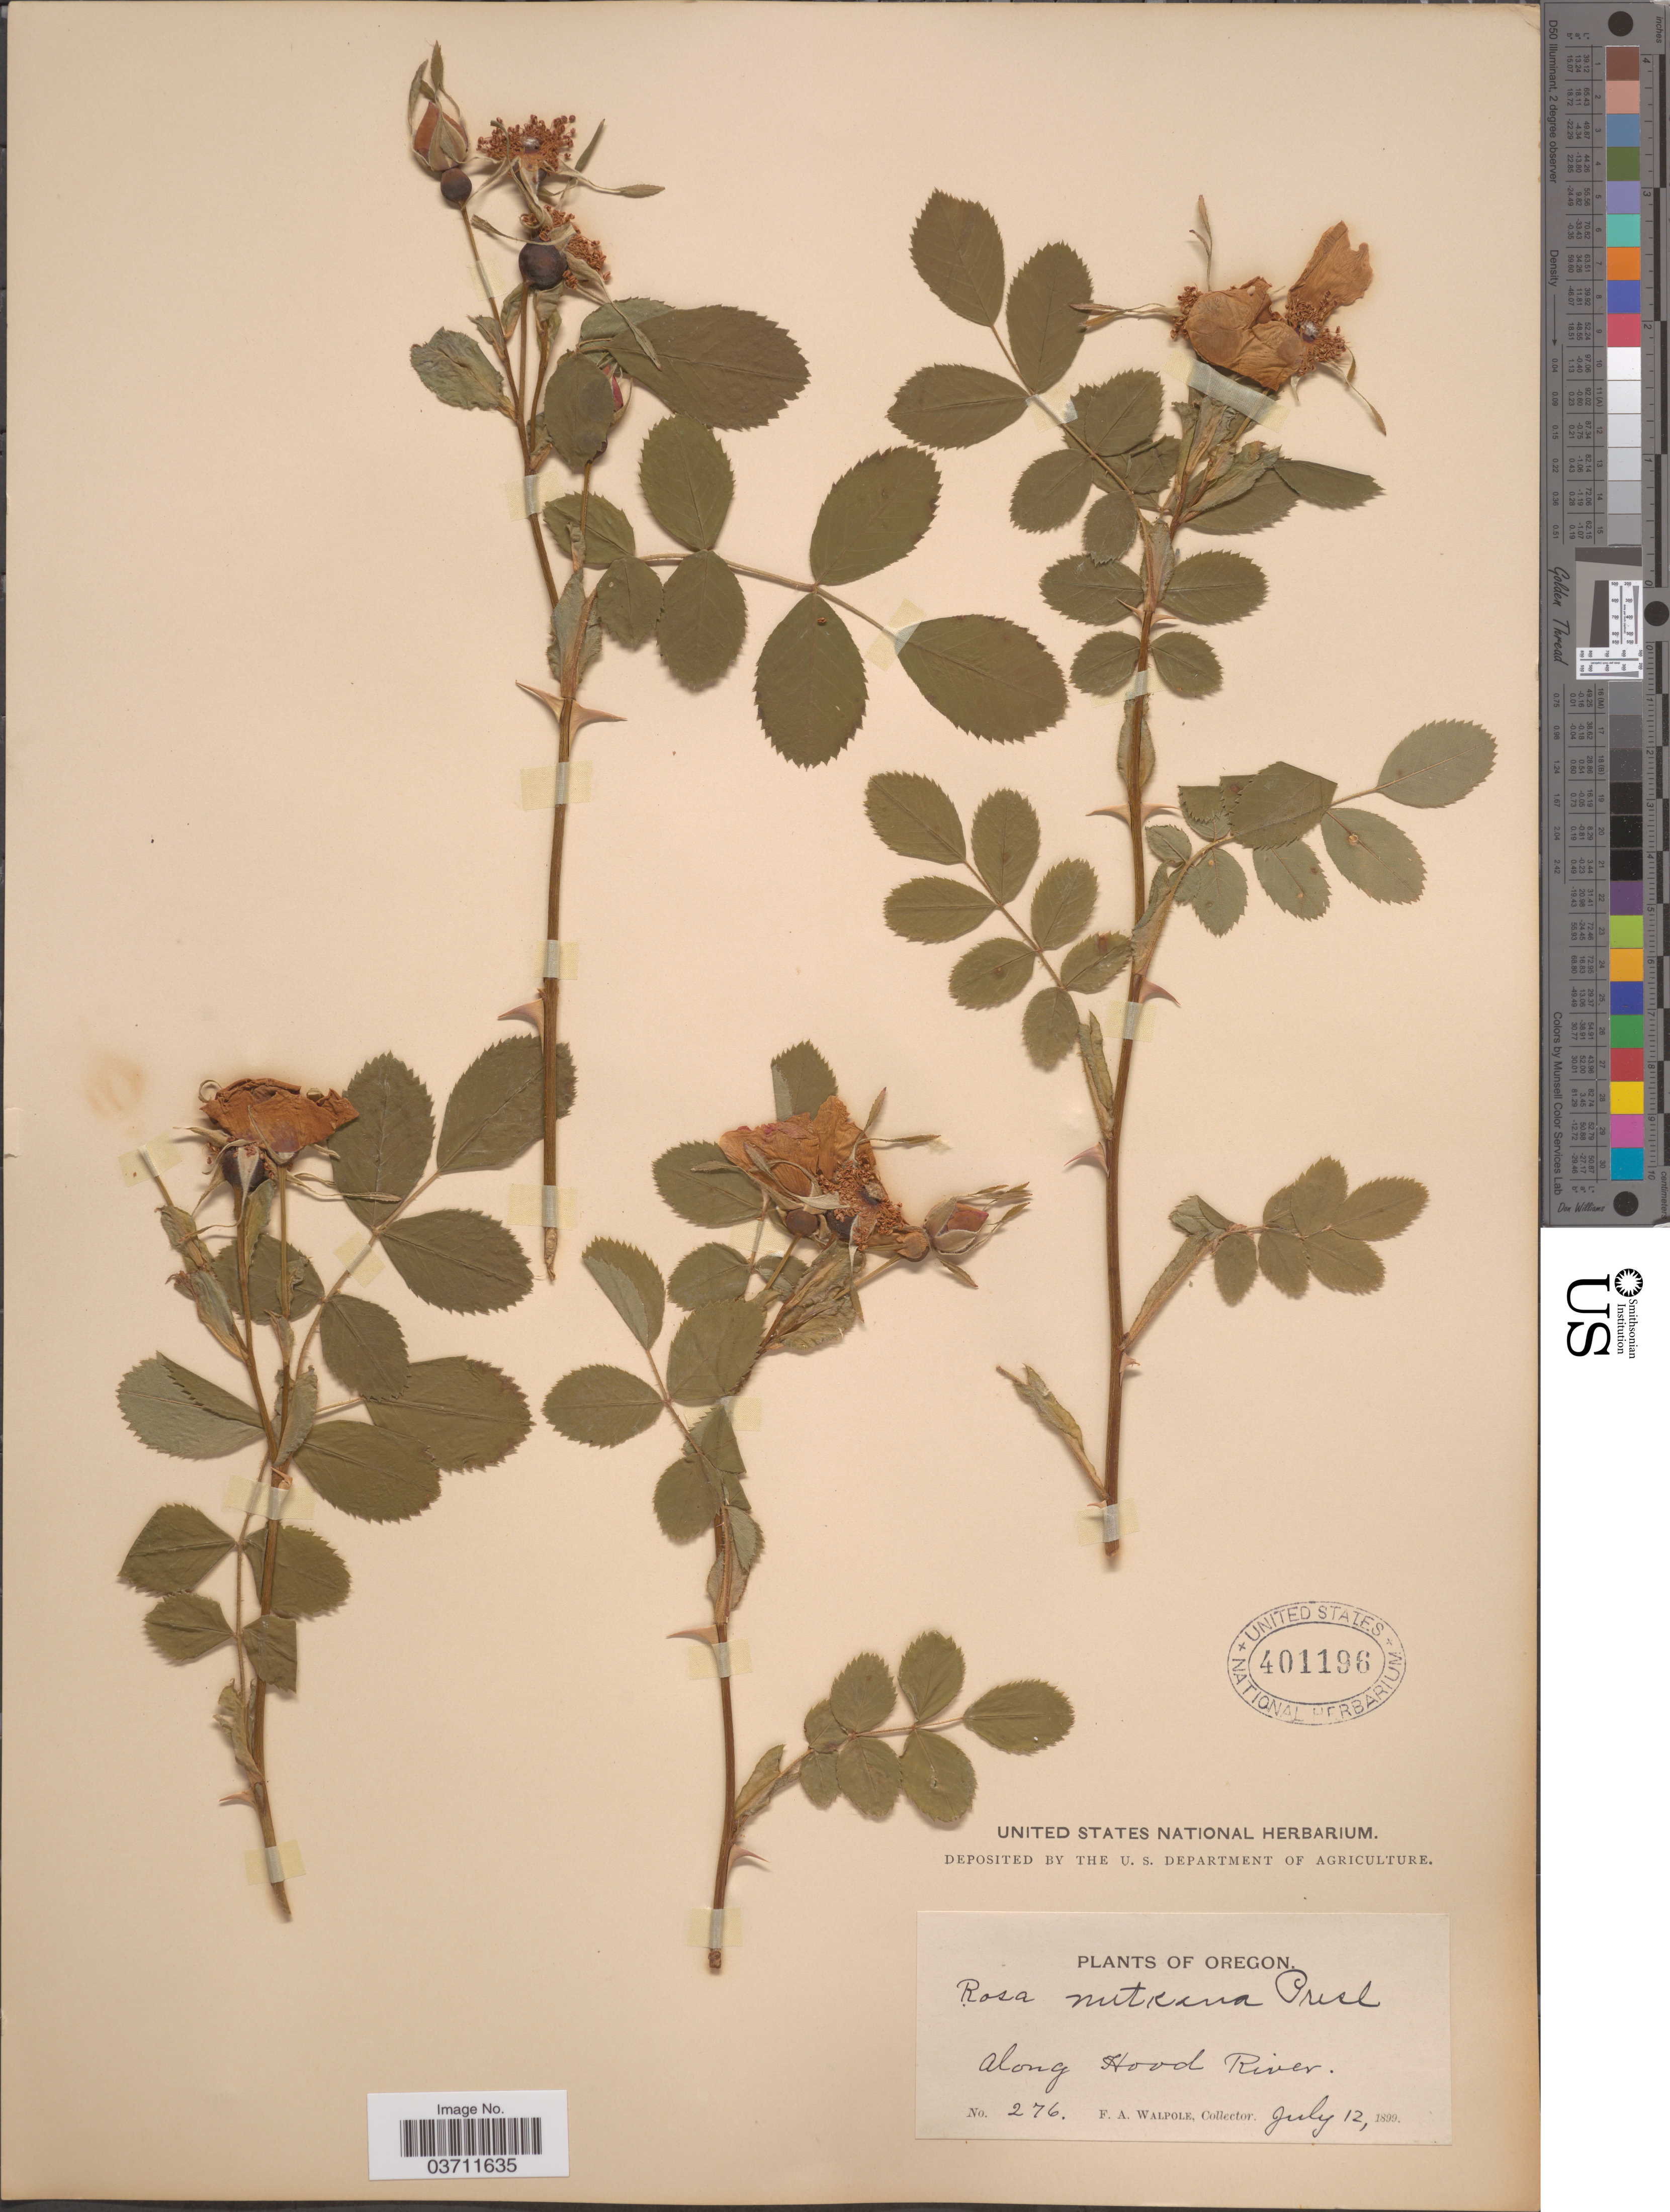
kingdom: Plantae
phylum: Tracheophyta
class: Magnoliopsida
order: Rosales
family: Rosaceae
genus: Rosa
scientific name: Rosa nutkana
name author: C. Presl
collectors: F. Walpole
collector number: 276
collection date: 1899-07-12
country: United States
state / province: Oregon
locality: Along Hood River.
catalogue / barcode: US 401196